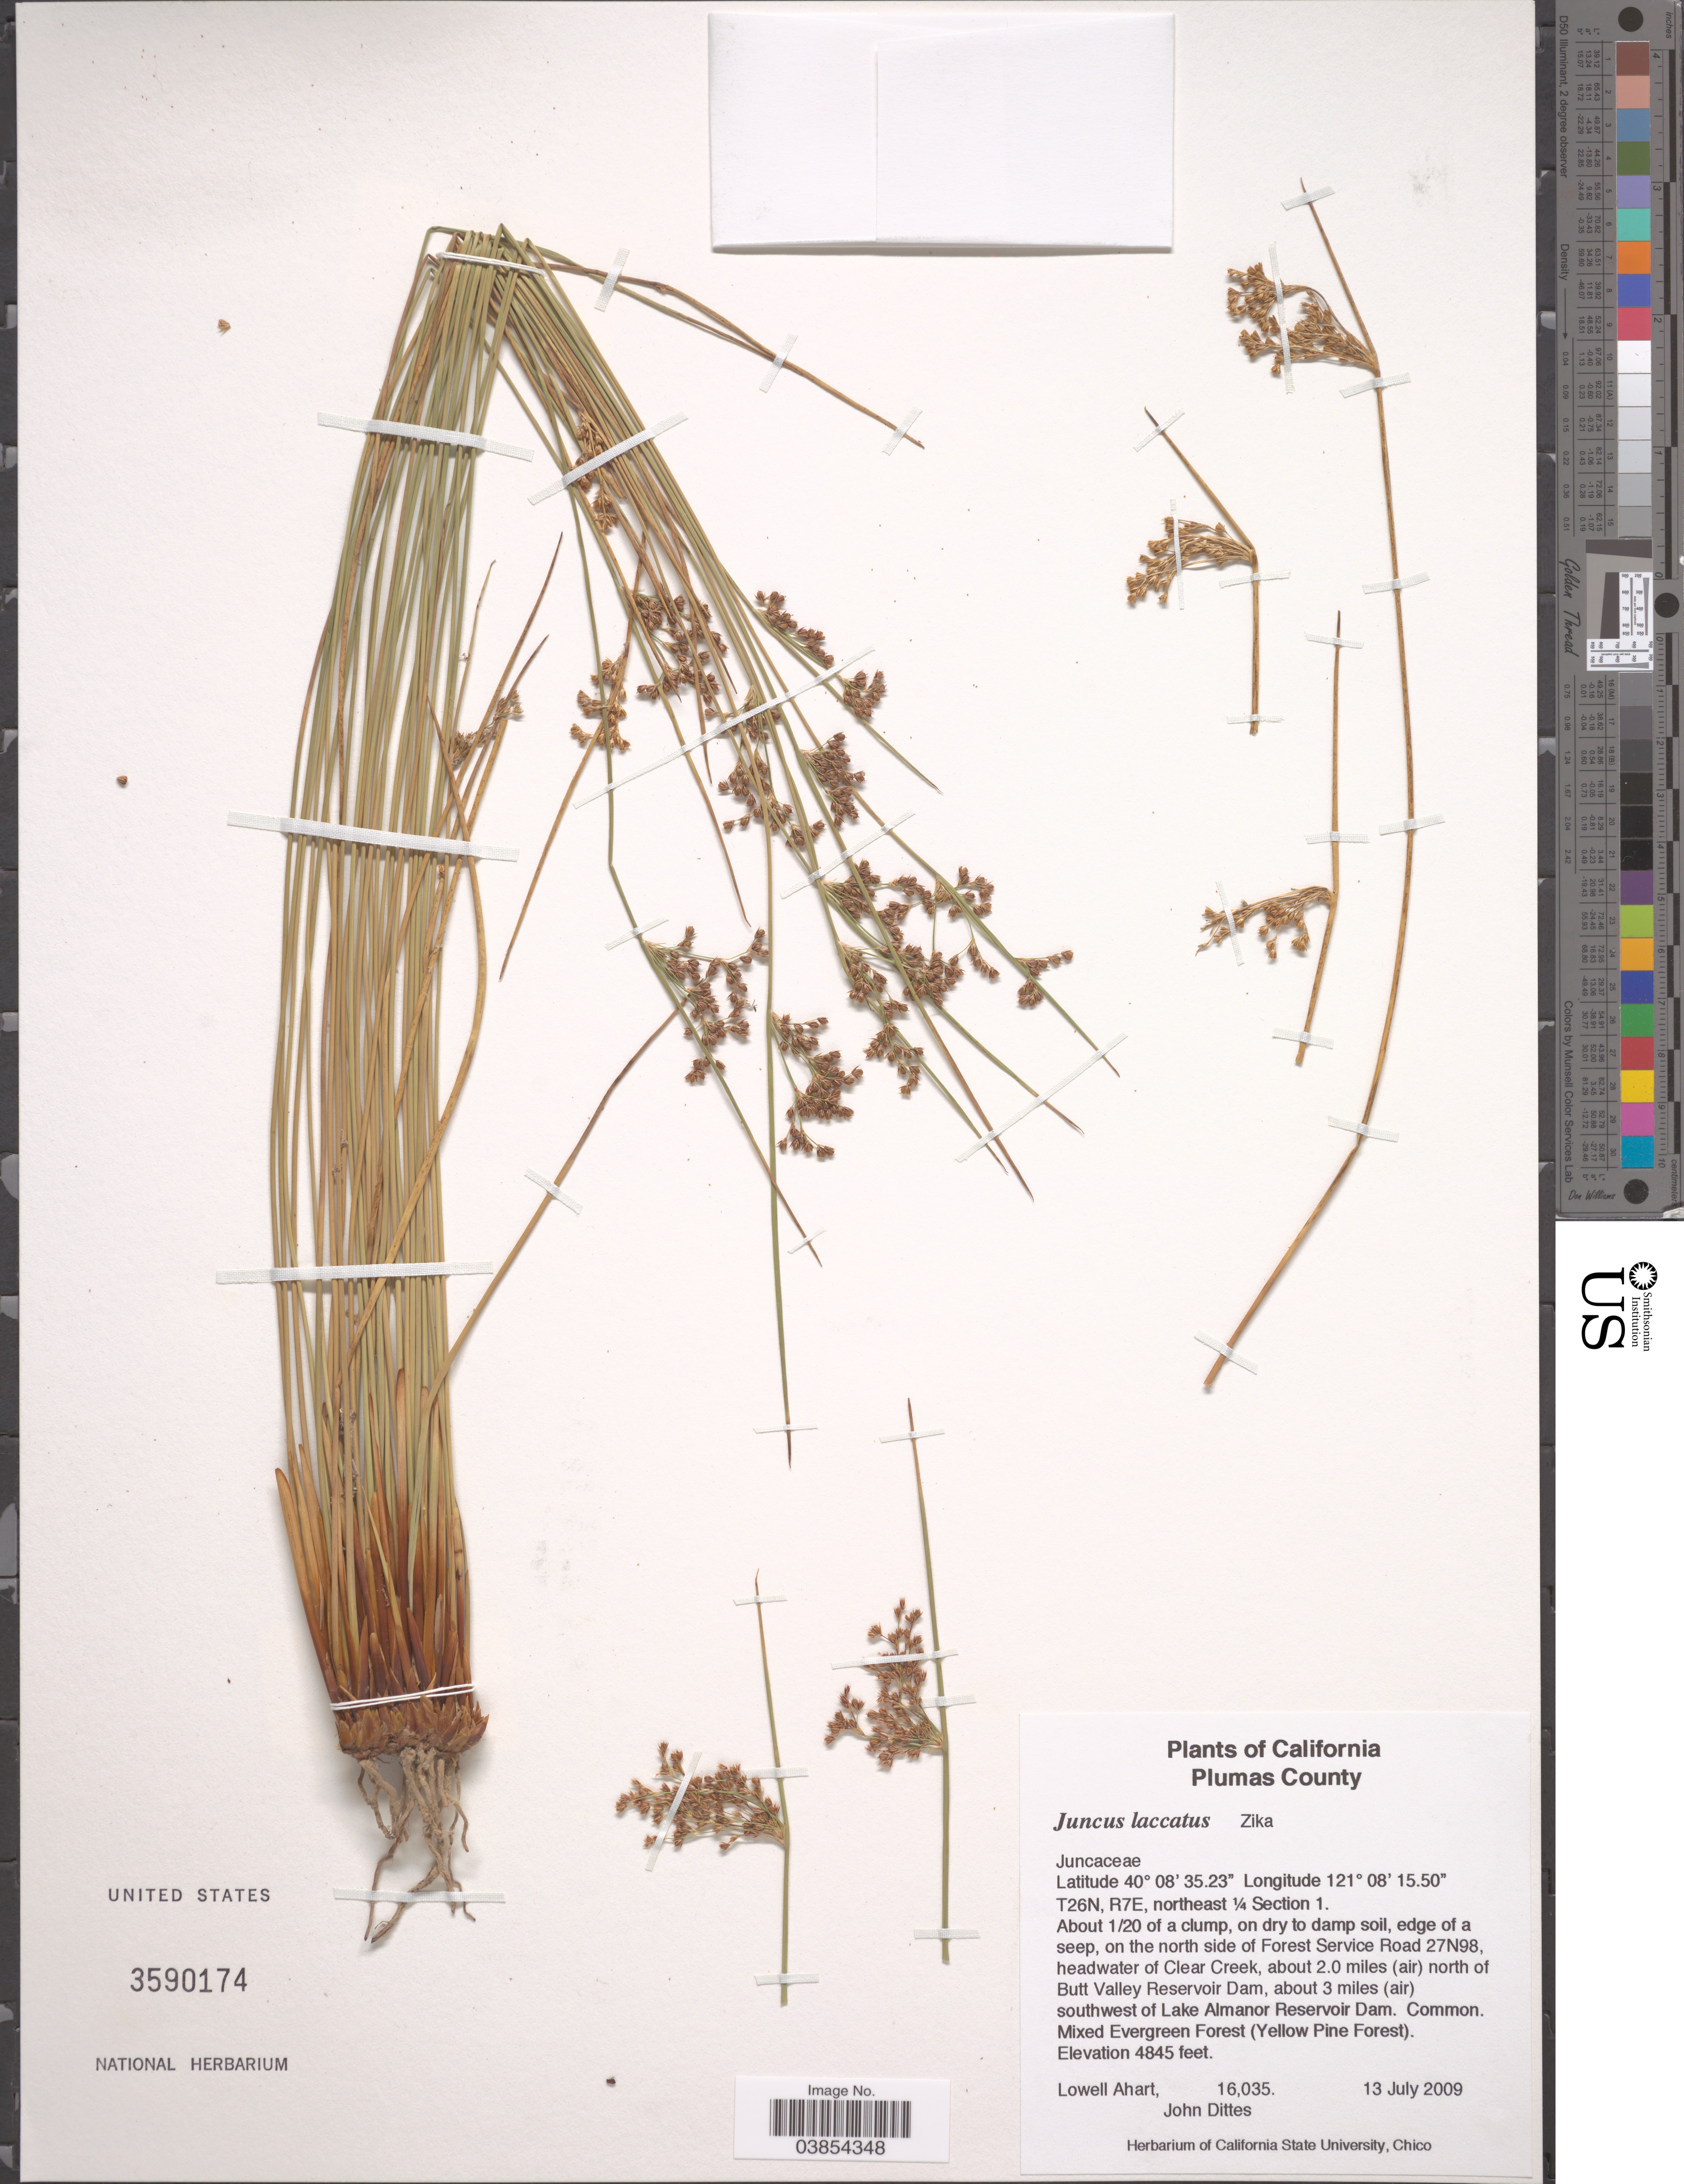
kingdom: Plantae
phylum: Tracheophyta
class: Liliopsida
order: Poales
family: Juncaceae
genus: Juncus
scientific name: Juncus laccatus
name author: Zika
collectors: L. Ahart & J. Dittes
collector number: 16035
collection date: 2009-07-13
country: United States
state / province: California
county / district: Plumas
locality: Plumas County. T26N, R7E, northeast ¼ Section 1. On the north side of Forest Service Road 27N98, headwater of Clear Creek, about 2.0 miles (air) north of Butt Valley Reservoir Dam, about 3 miles (air) southwest of Lake Almanor Reservoir Dam.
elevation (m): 1477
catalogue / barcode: US 3590174